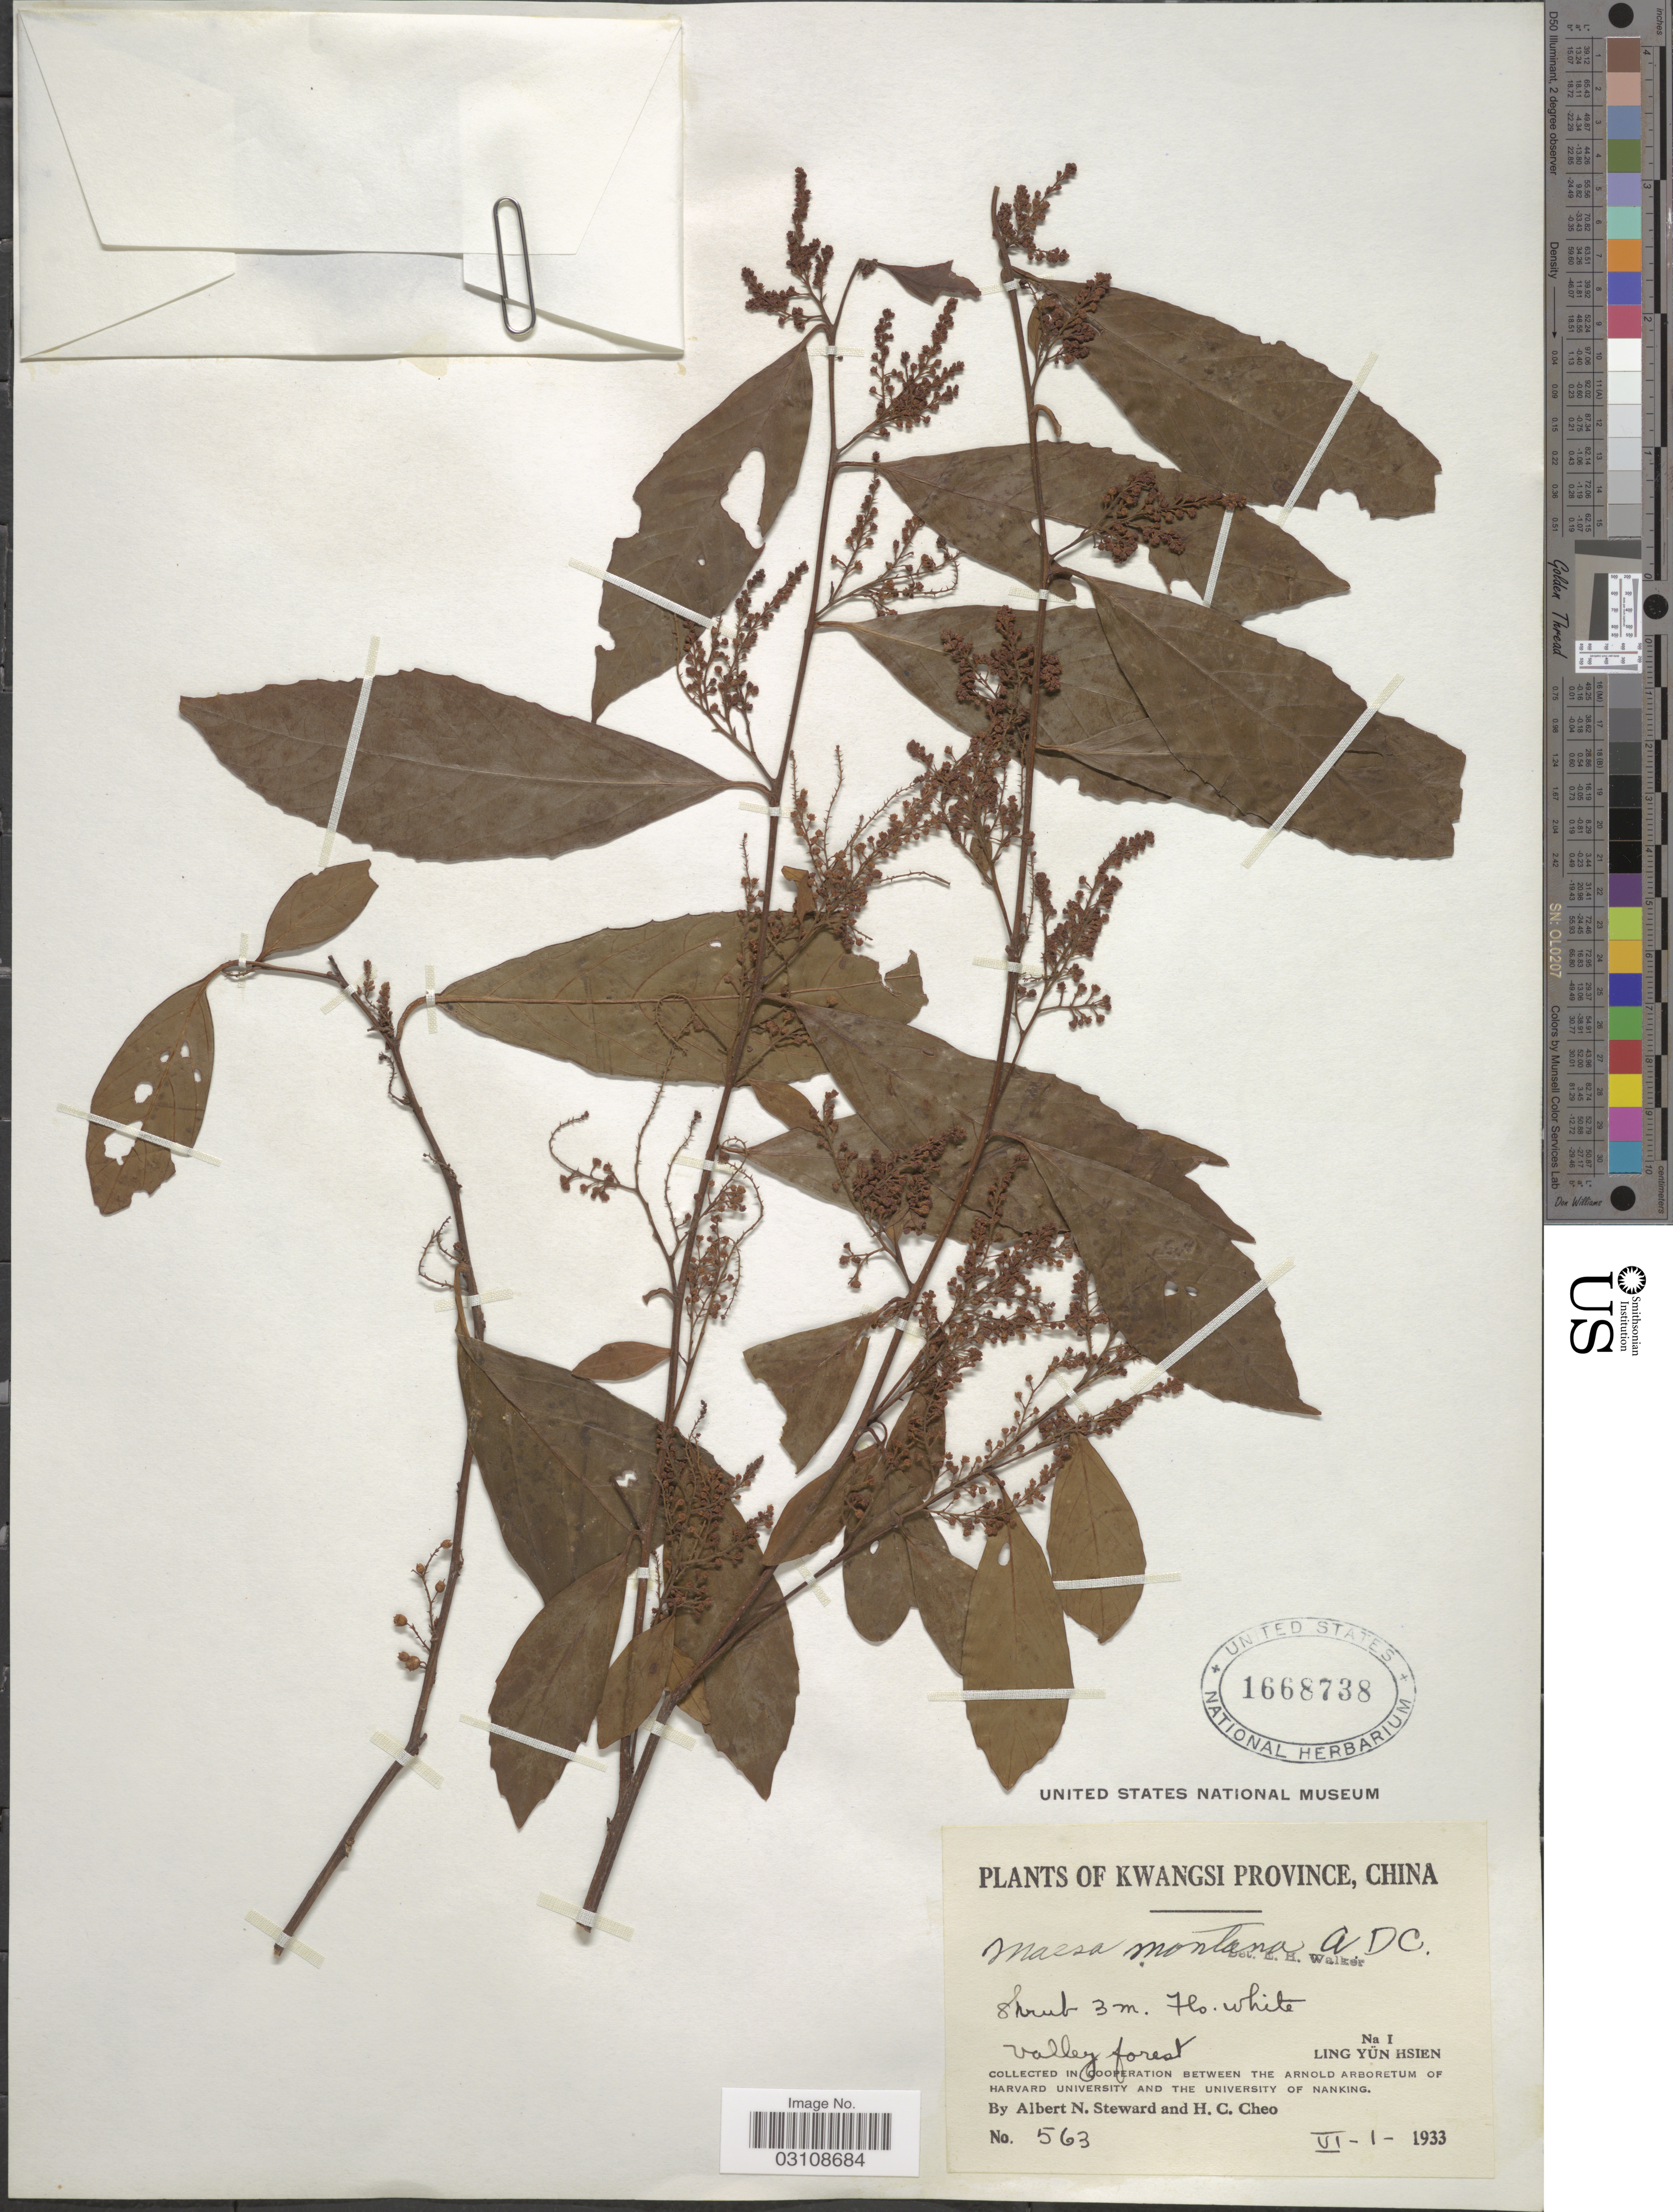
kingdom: Plantae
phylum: Tracheophyta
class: Magnoliopsida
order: Ericales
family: Primulaceae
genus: Maesa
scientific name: Maesa montana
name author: A. DC.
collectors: A. N. Steward & H. Cheo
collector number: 563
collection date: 1933-06-01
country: China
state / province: Guangxi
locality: Kwangsi Province, Ling Yün Hsien.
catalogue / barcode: US 1668738